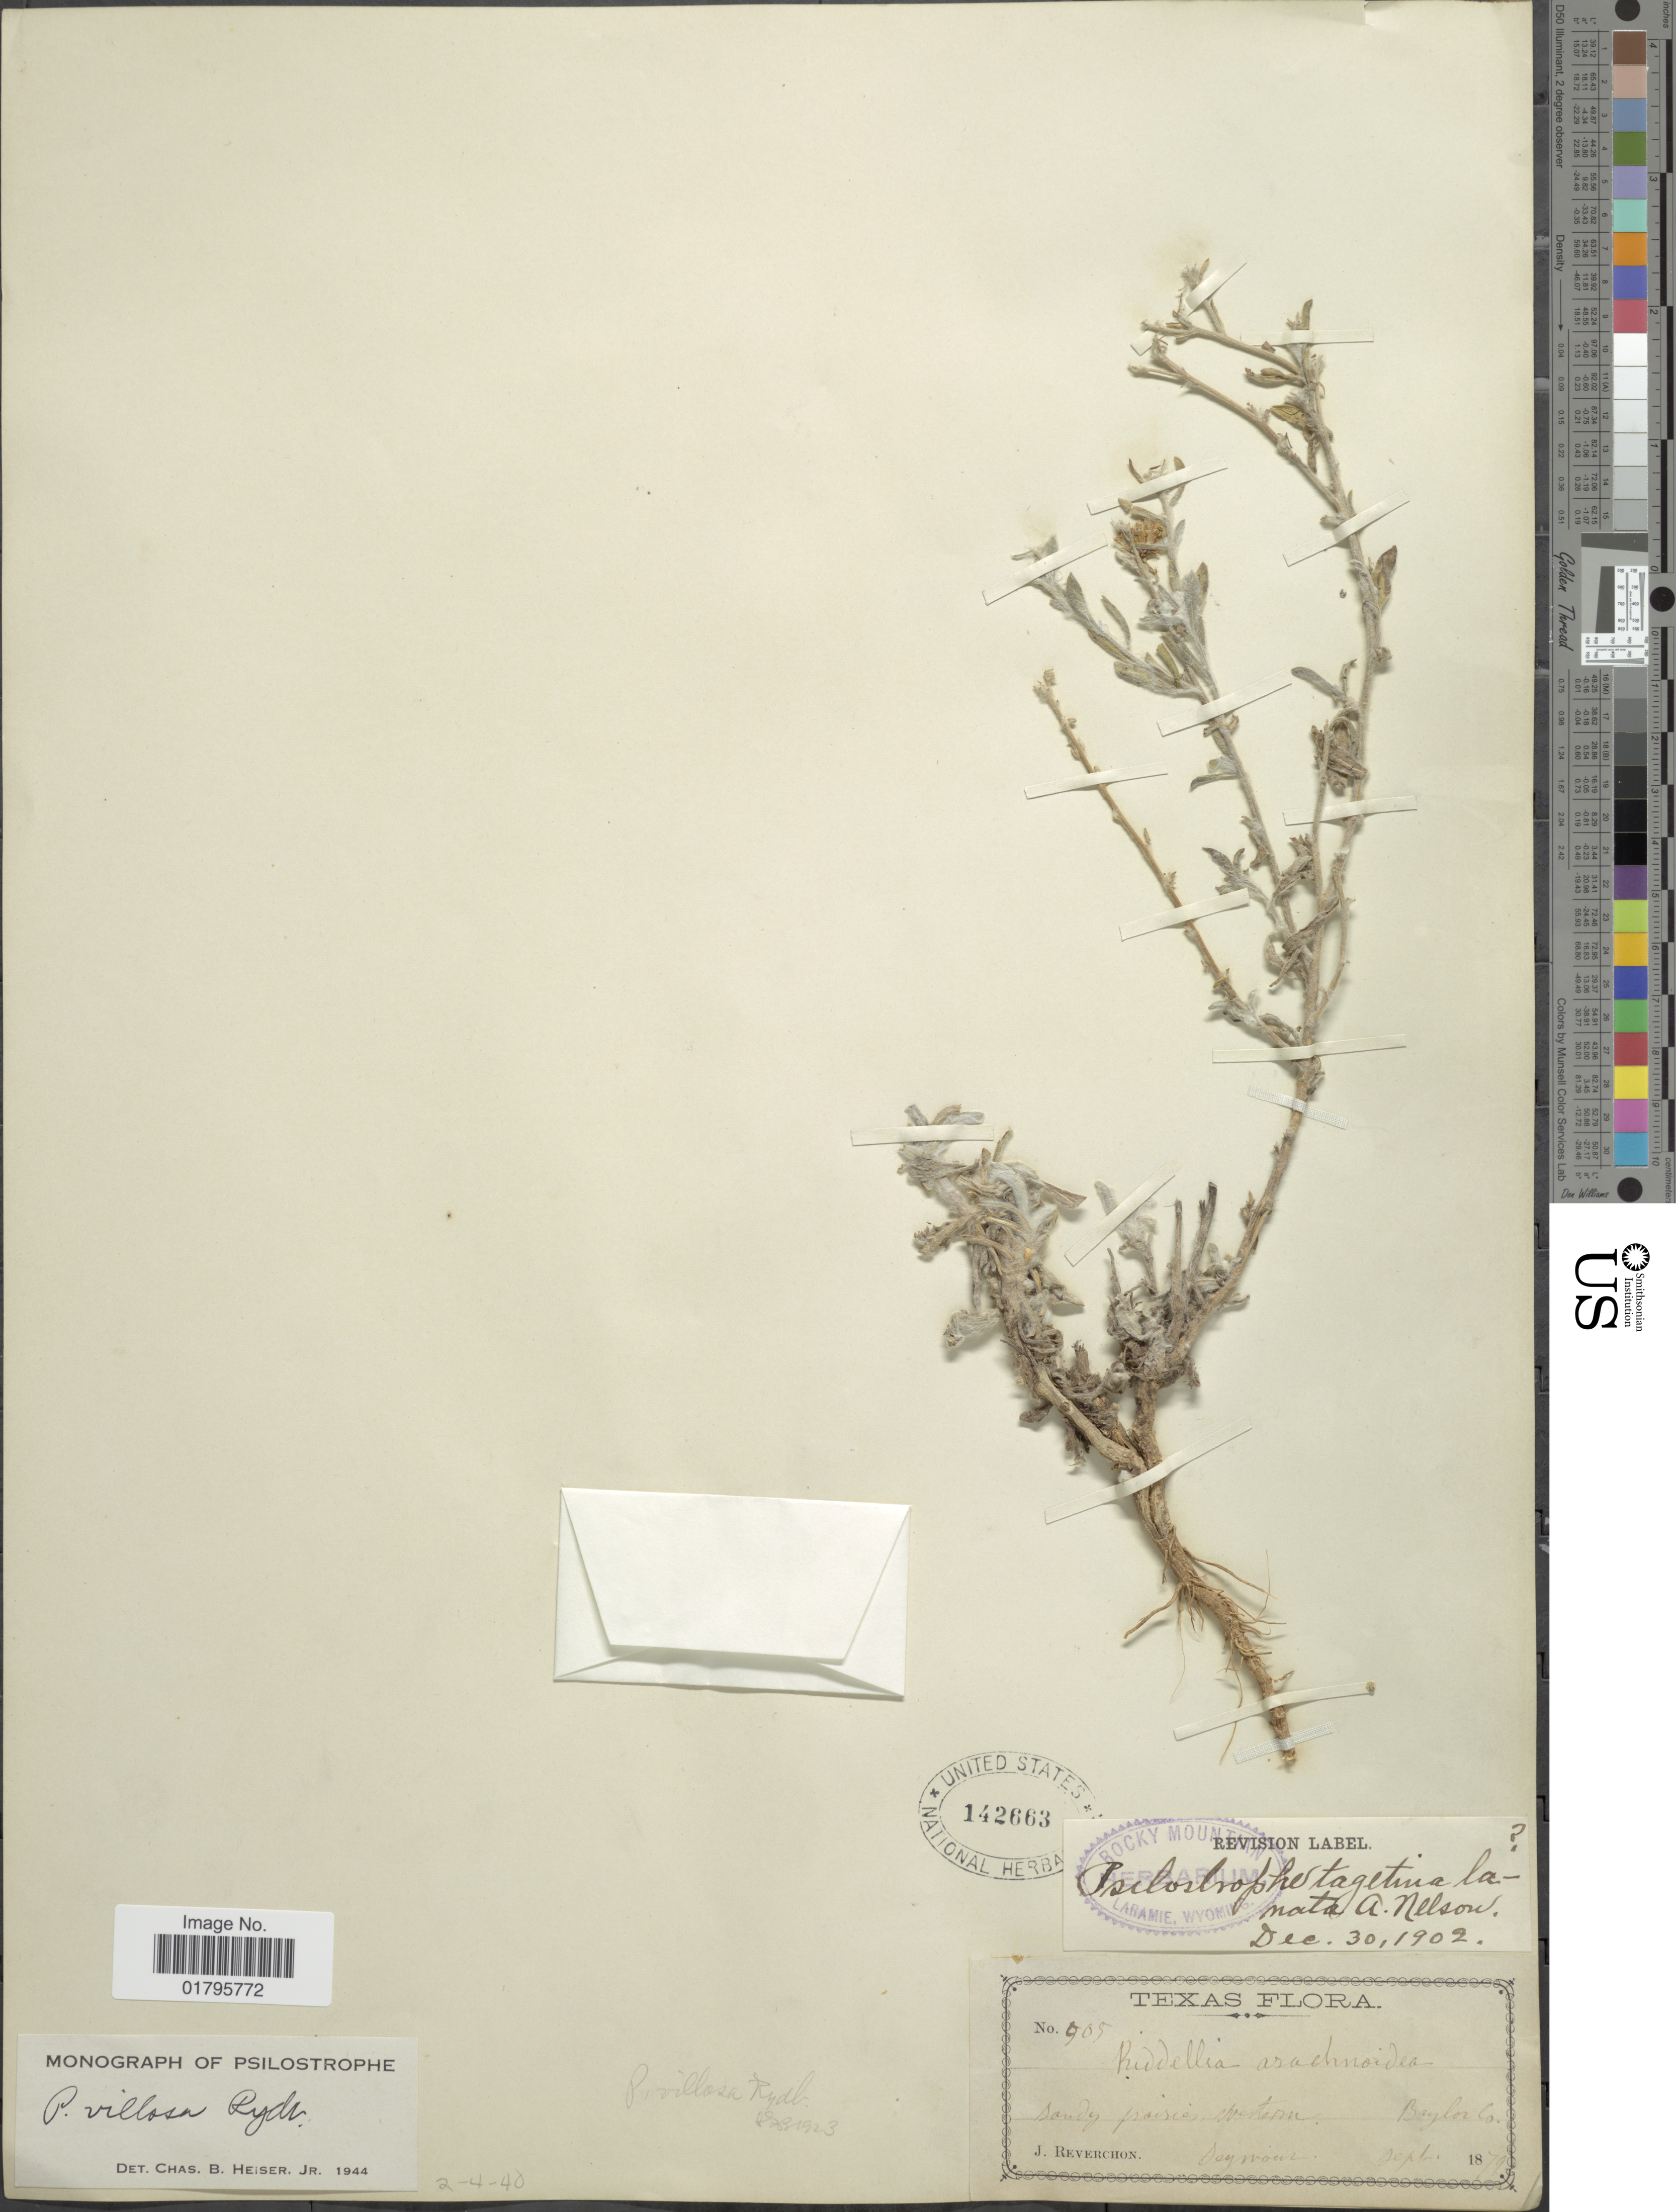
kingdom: Plantae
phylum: Tracheophyta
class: Magnoliopsida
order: Asterales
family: Asteraceae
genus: Psilostrophe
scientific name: Psilostrophe villosa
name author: Rydb. ex Britton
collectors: J. Reverchon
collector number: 905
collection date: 1879-09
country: United States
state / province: Texas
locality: Western, Taylor Co.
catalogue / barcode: US 142663